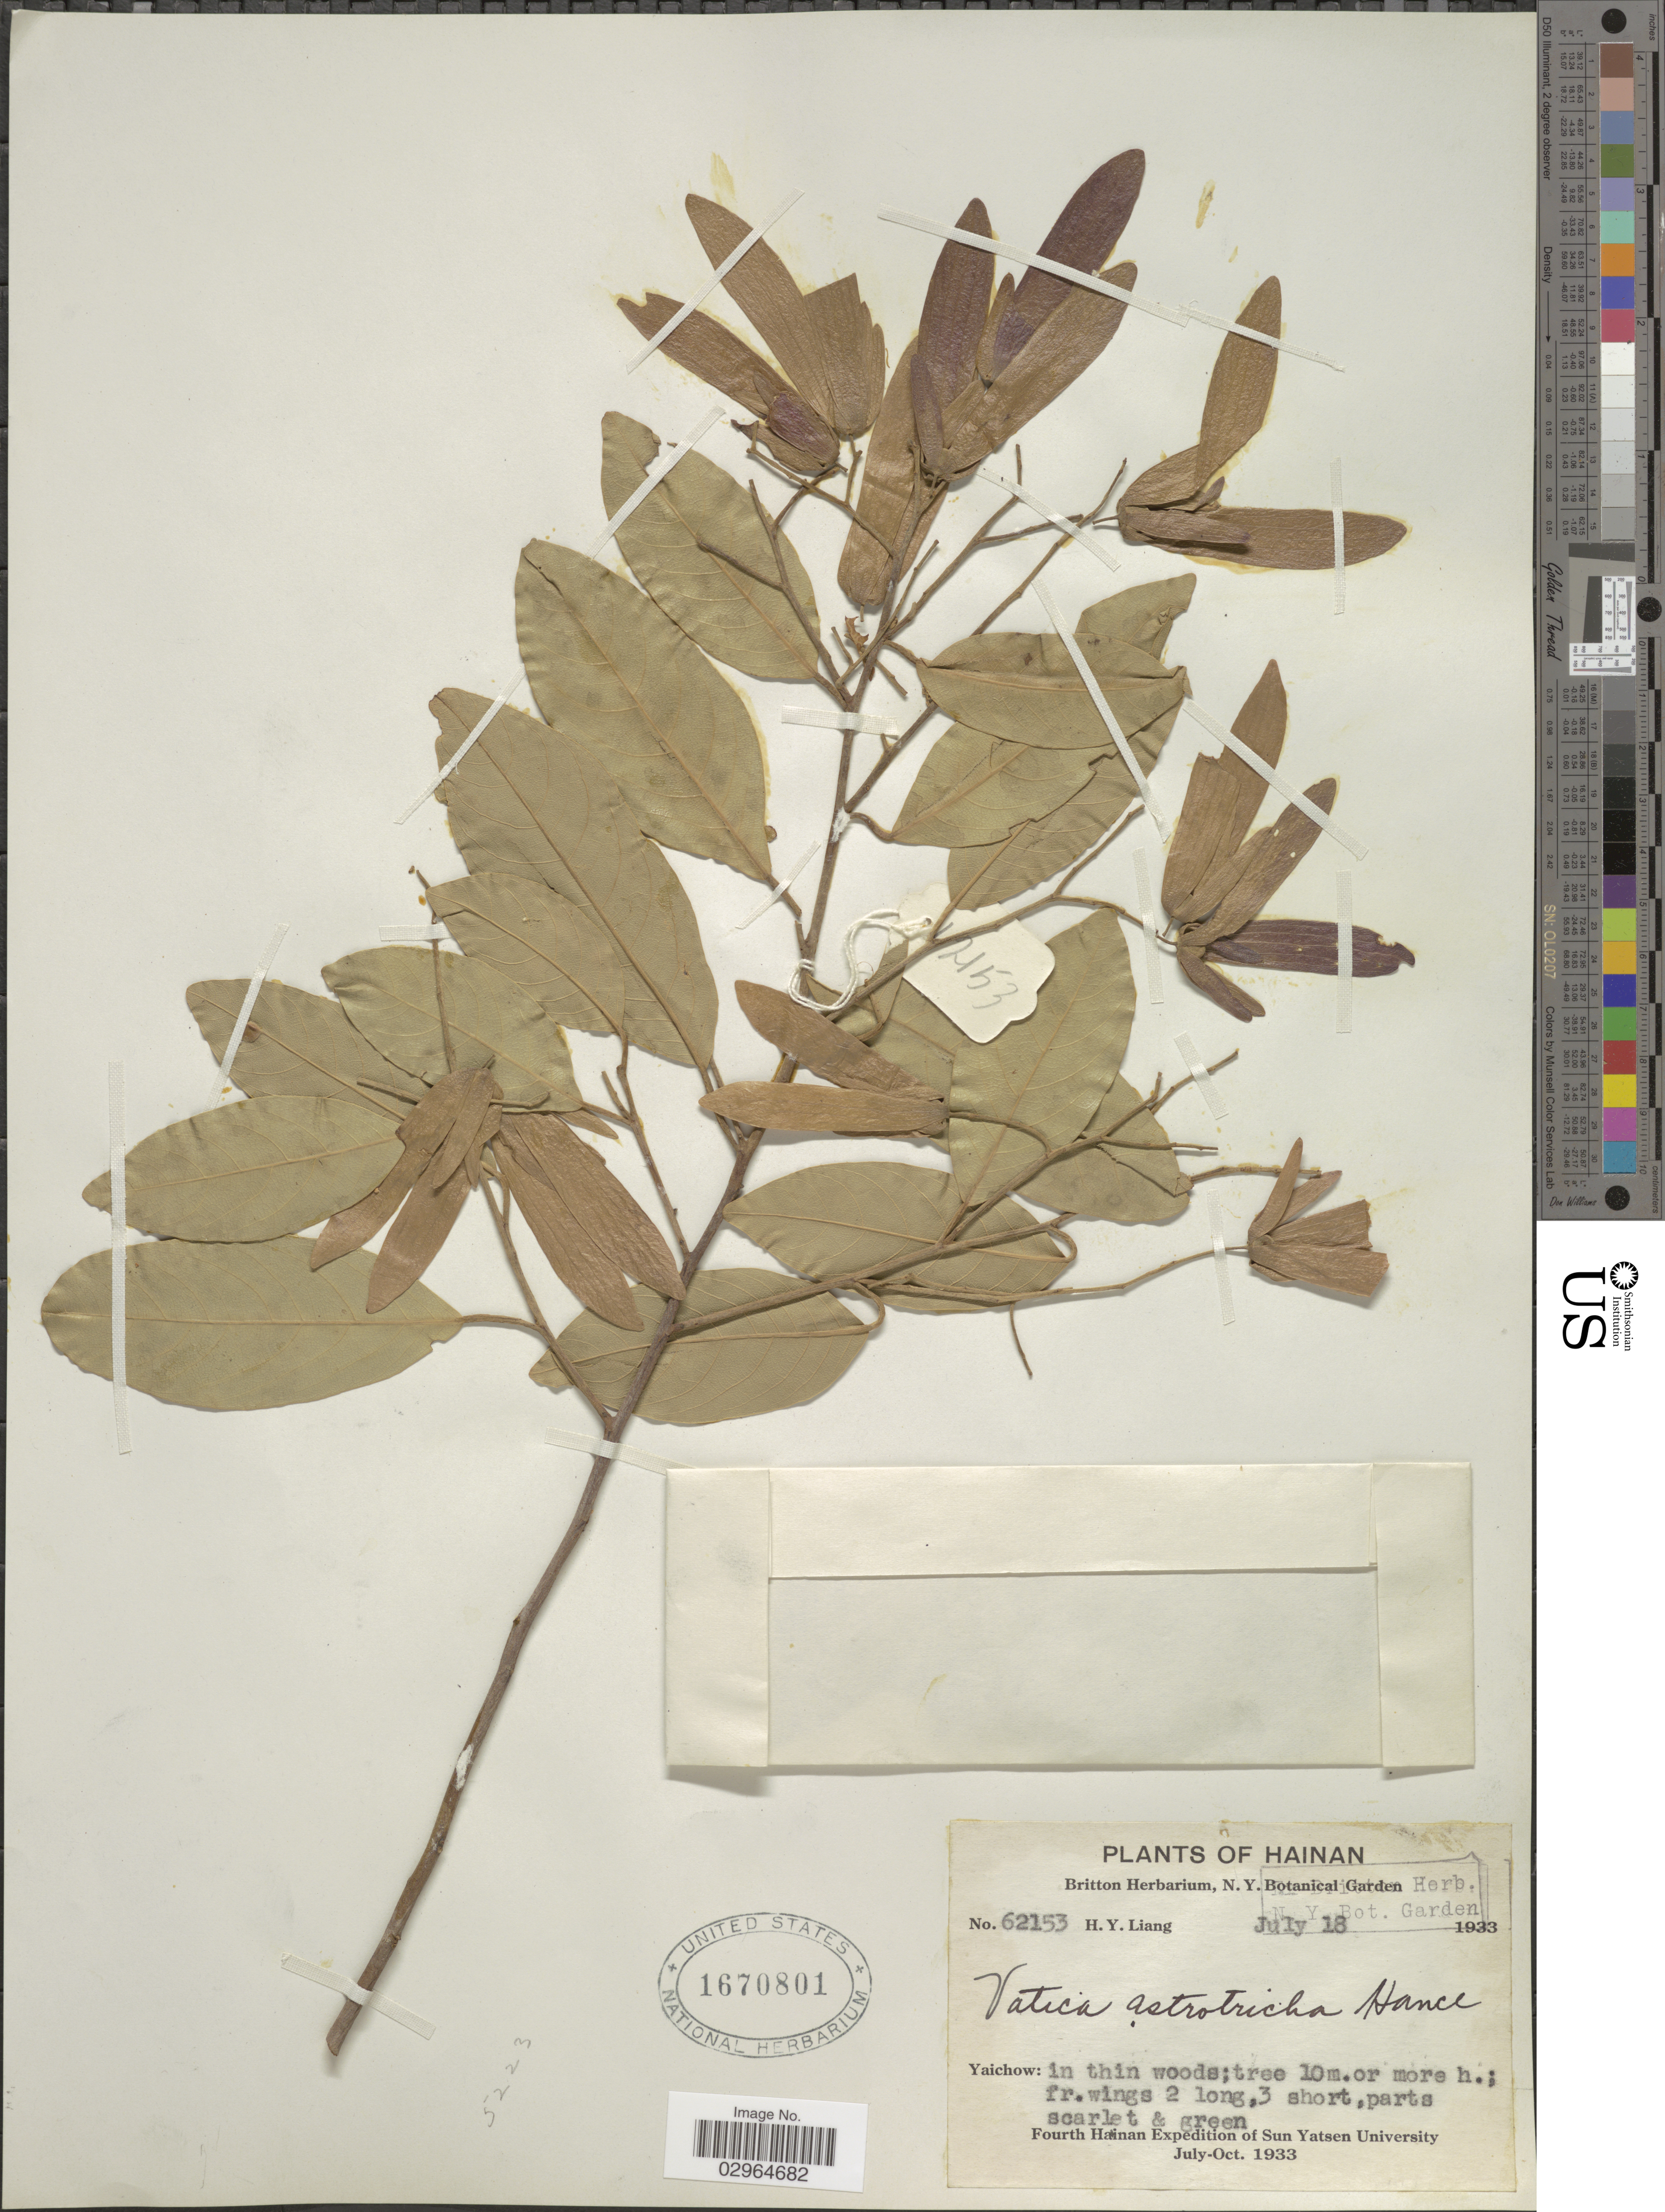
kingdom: Plantae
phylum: Tracheophyta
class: Magnoliopsida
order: Malvales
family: Dipterocarpaceae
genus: Vatica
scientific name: Vatica astrotricha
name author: Hance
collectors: H. Y. Liang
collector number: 62153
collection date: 1933-07-18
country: China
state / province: Hainan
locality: Yaichow.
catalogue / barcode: US 1670801